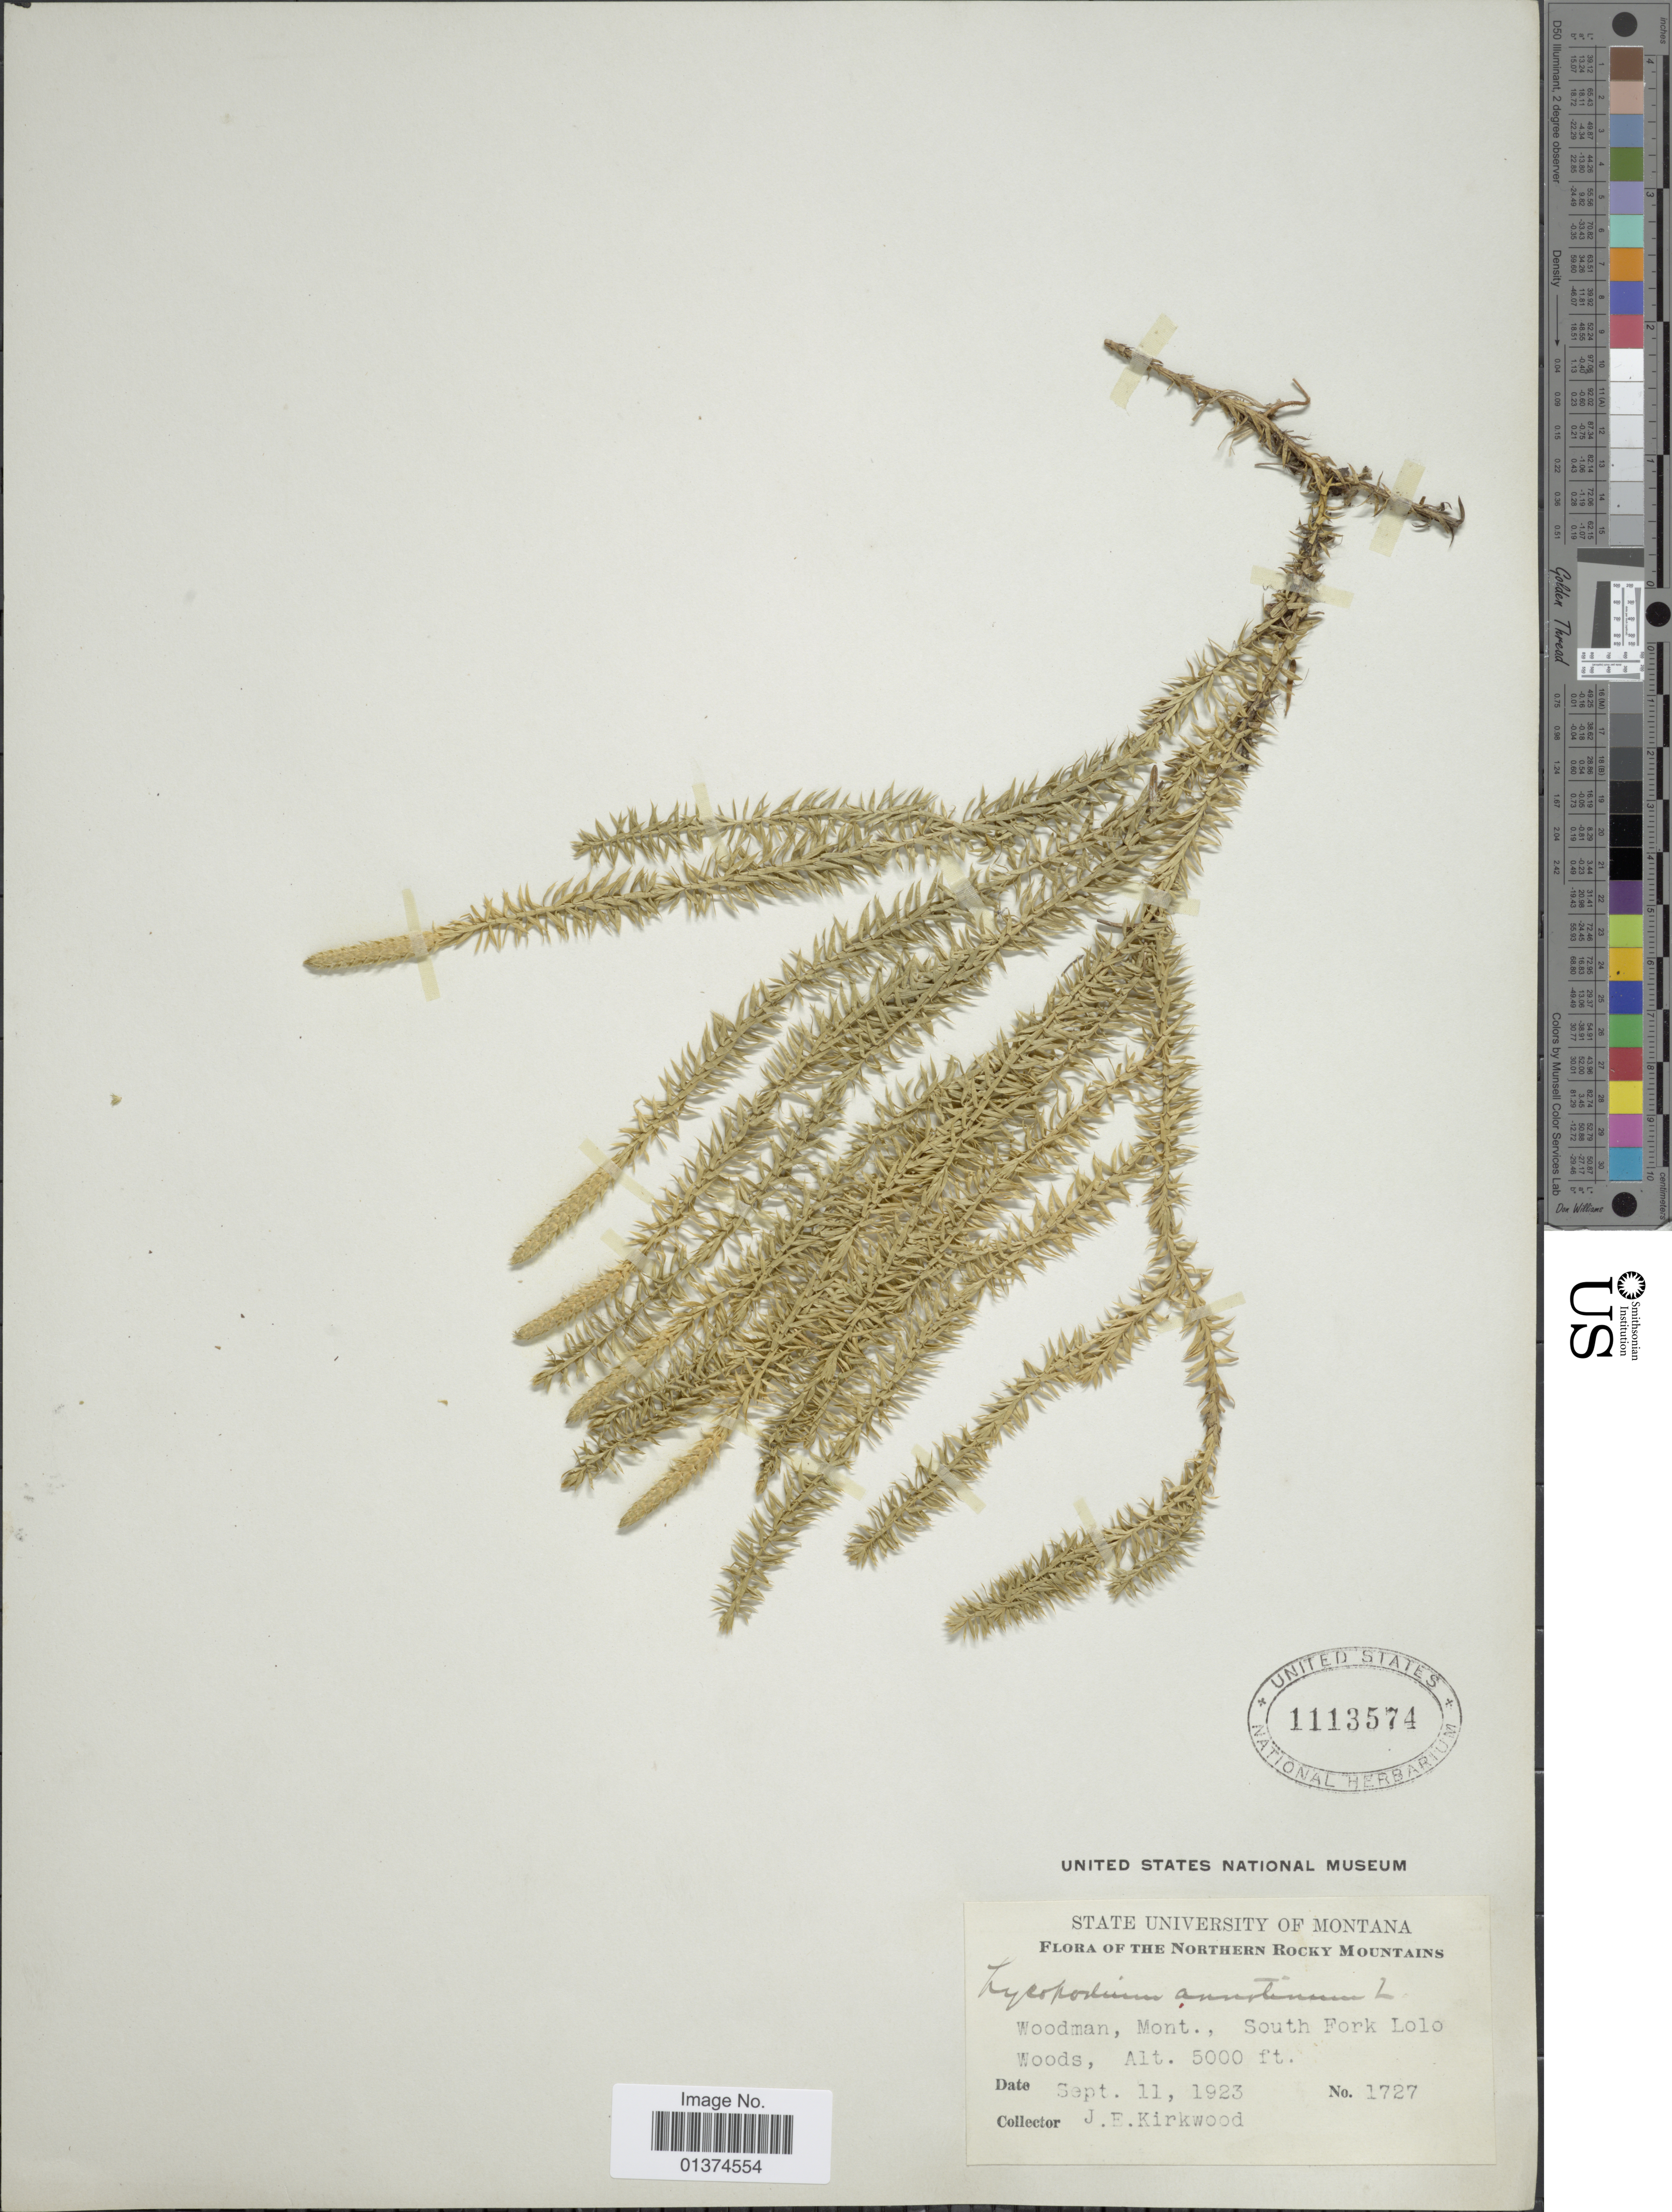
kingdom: Plantae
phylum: Tracheophyta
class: Lycopodiopsida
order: Lycopodiales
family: Lycopodiaceae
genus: Spinulum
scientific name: Spinulum annotinum subsp. annotinum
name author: (L.) A. Haines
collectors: J. Kirkwood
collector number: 1727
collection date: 1923-09-11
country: United States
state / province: Montana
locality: Northern Rocky Mountains, Woodman, Mont., South Fork Lolo Woods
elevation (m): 1524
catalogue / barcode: US 1113574